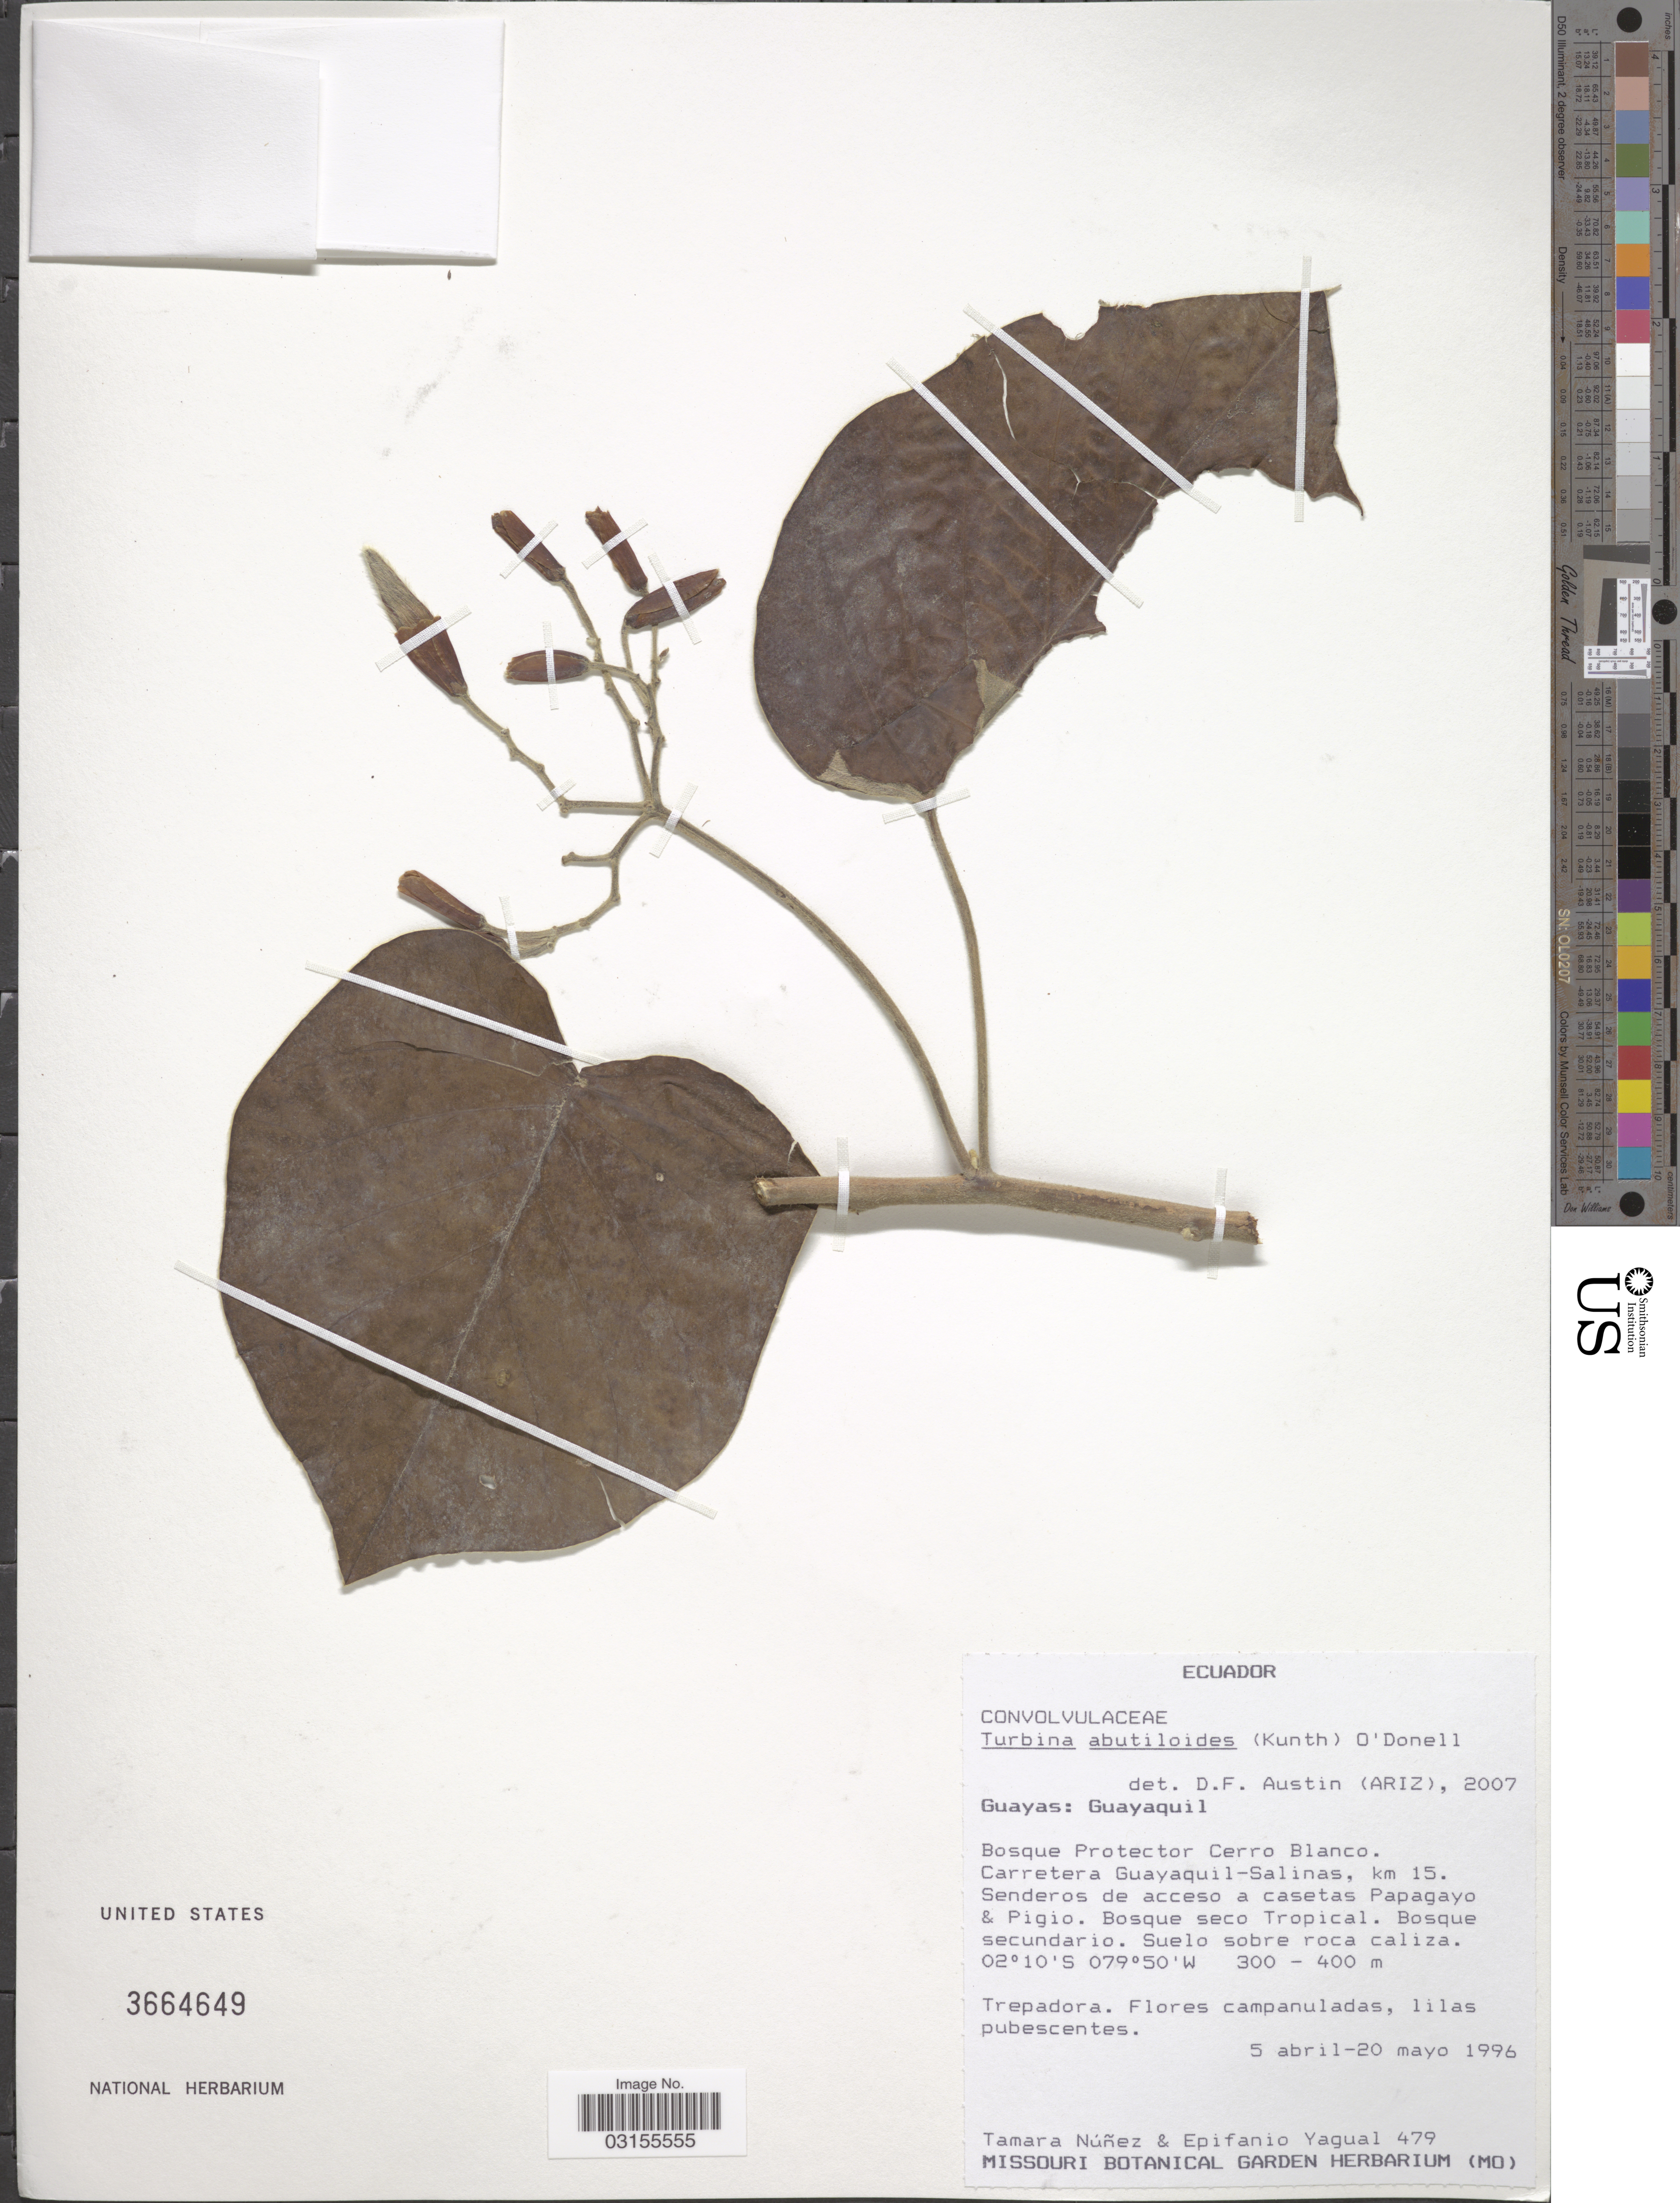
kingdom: Plantae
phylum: Tracheophyta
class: Magnoliopsida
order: Solanales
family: Convolvulaceae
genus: Turbina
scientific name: Turbina abutiloides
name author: (Kunth) O'Donell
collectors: T. Núñez & E. Yagual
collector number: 479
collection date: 1996-04-05/1996-05-20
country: Ecuador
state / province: Guayas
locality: Guayaquil. Bosque Protector Cerro Blanco. Carretera Guayaquil-Salinas, km 15. Senderos de acceso a casetas Papagayo & Pigio.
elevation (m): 300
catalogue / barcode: US 3664649